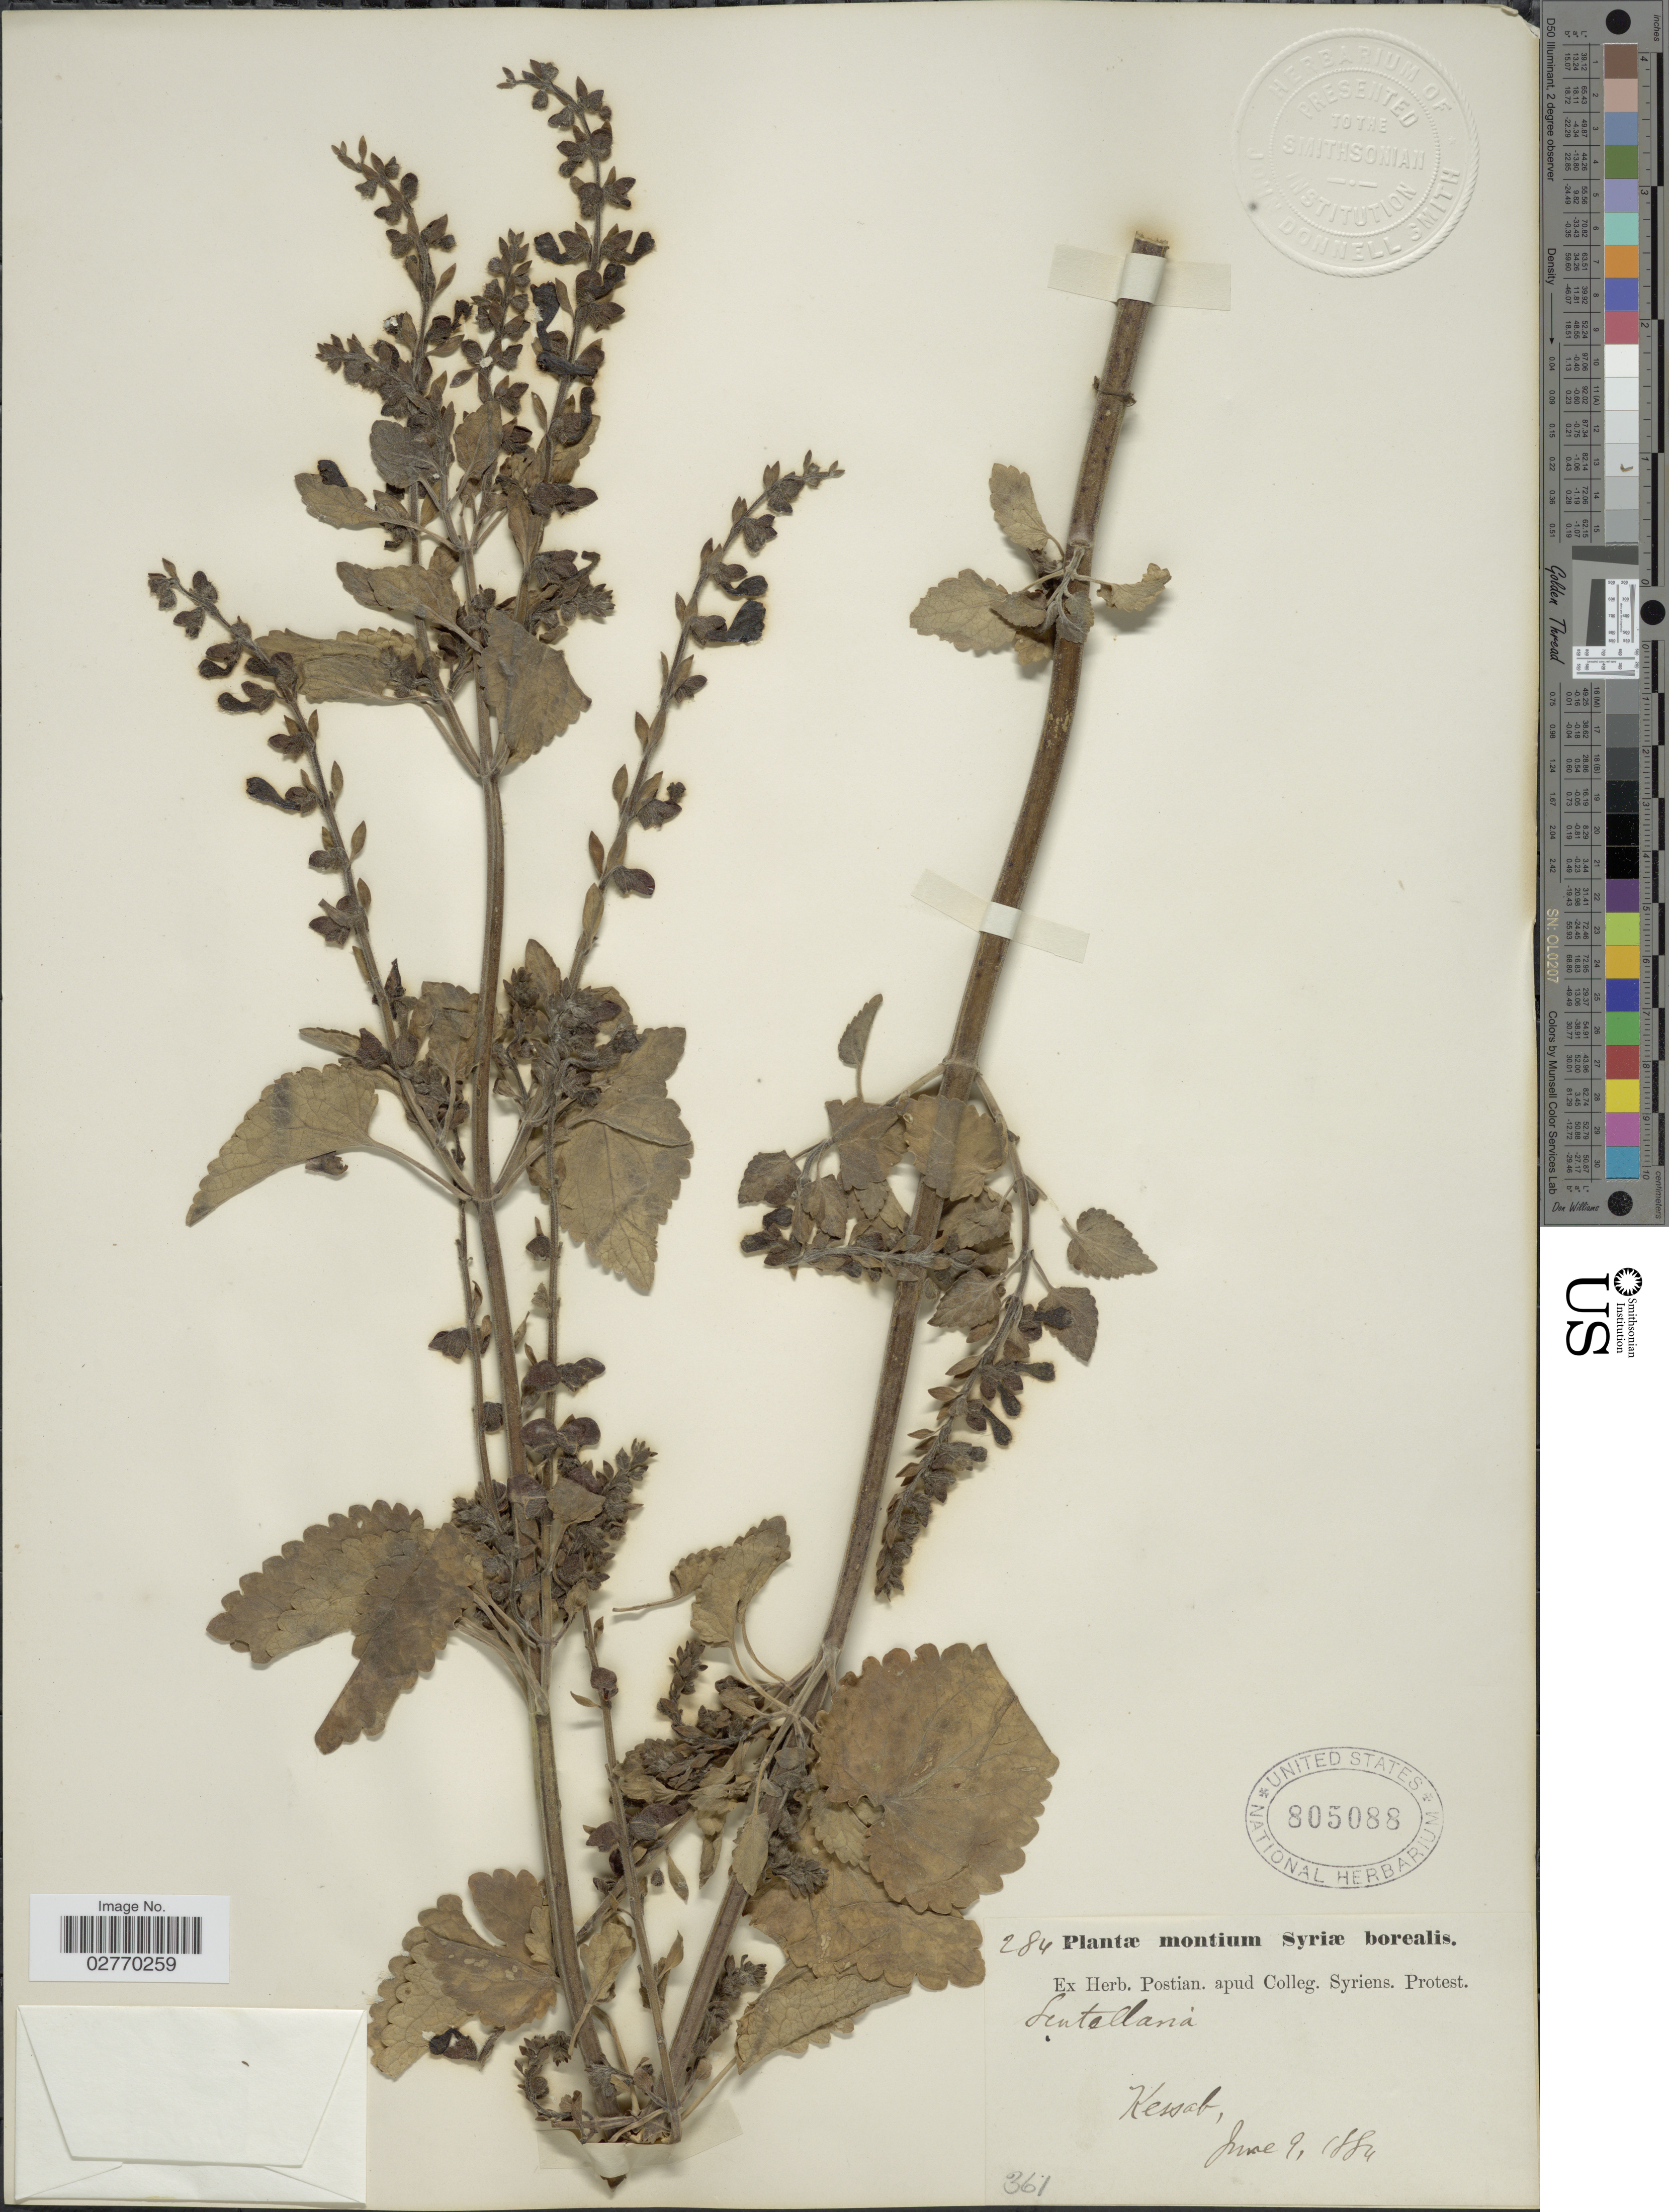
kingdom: Plantae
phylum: Tracheophyta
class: Magnoliopsida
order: Lamiales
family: Lamiaceae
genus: Scutellaria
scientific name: Scutellaria sp.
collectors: ex herb. Postian. apud Colleg. Syriens. Protest. USE "Fannie P. A. Shepard" (10308853) AS PRIMARY COLLECTOR INSTEAD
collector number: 361/284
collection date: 1884-06-09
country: Syria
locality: Montium Syriæ borealis. Kessab.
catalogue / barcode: US 805088